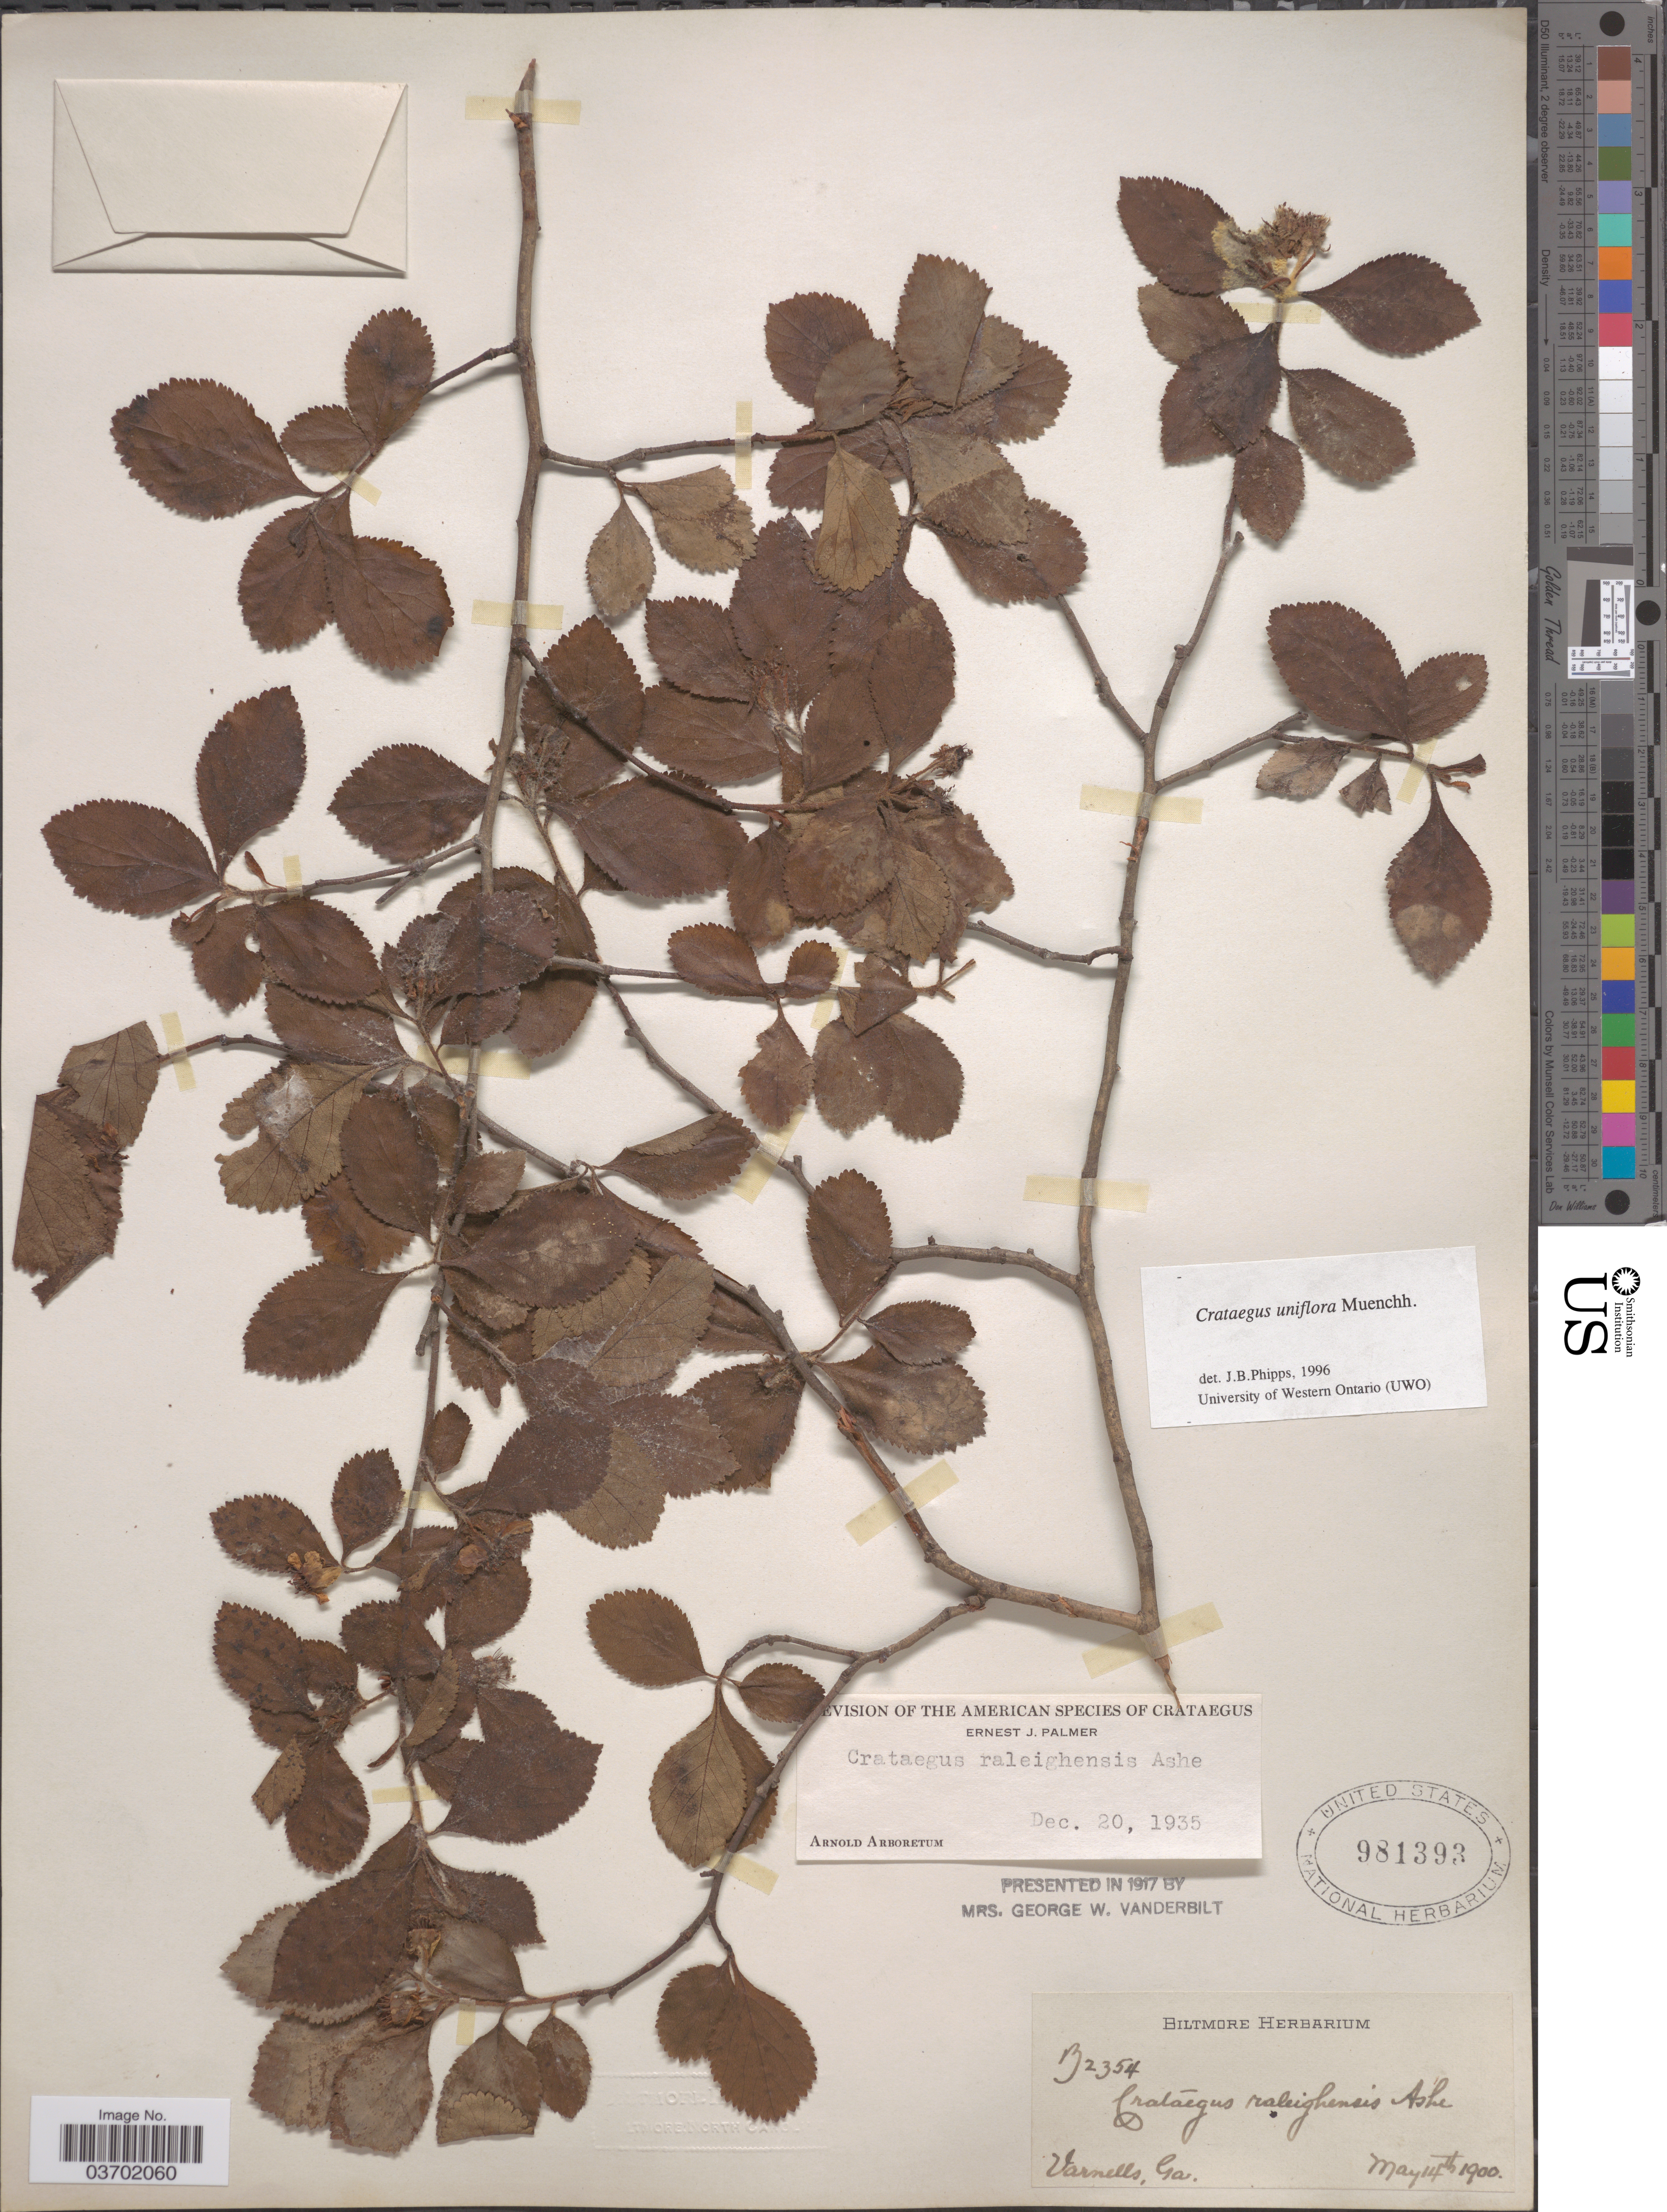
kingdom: Plantae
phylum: Tracheophyta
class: Magnoliopsida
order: Rosales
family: Rosaceae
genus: Crataegus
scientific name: Crataegus uniflora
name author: Münchh.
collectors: ex herb. Biltmore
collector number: B2354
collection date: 1900-05-14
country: United States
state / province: Georgia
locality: Varnells.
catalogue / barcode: US 981393